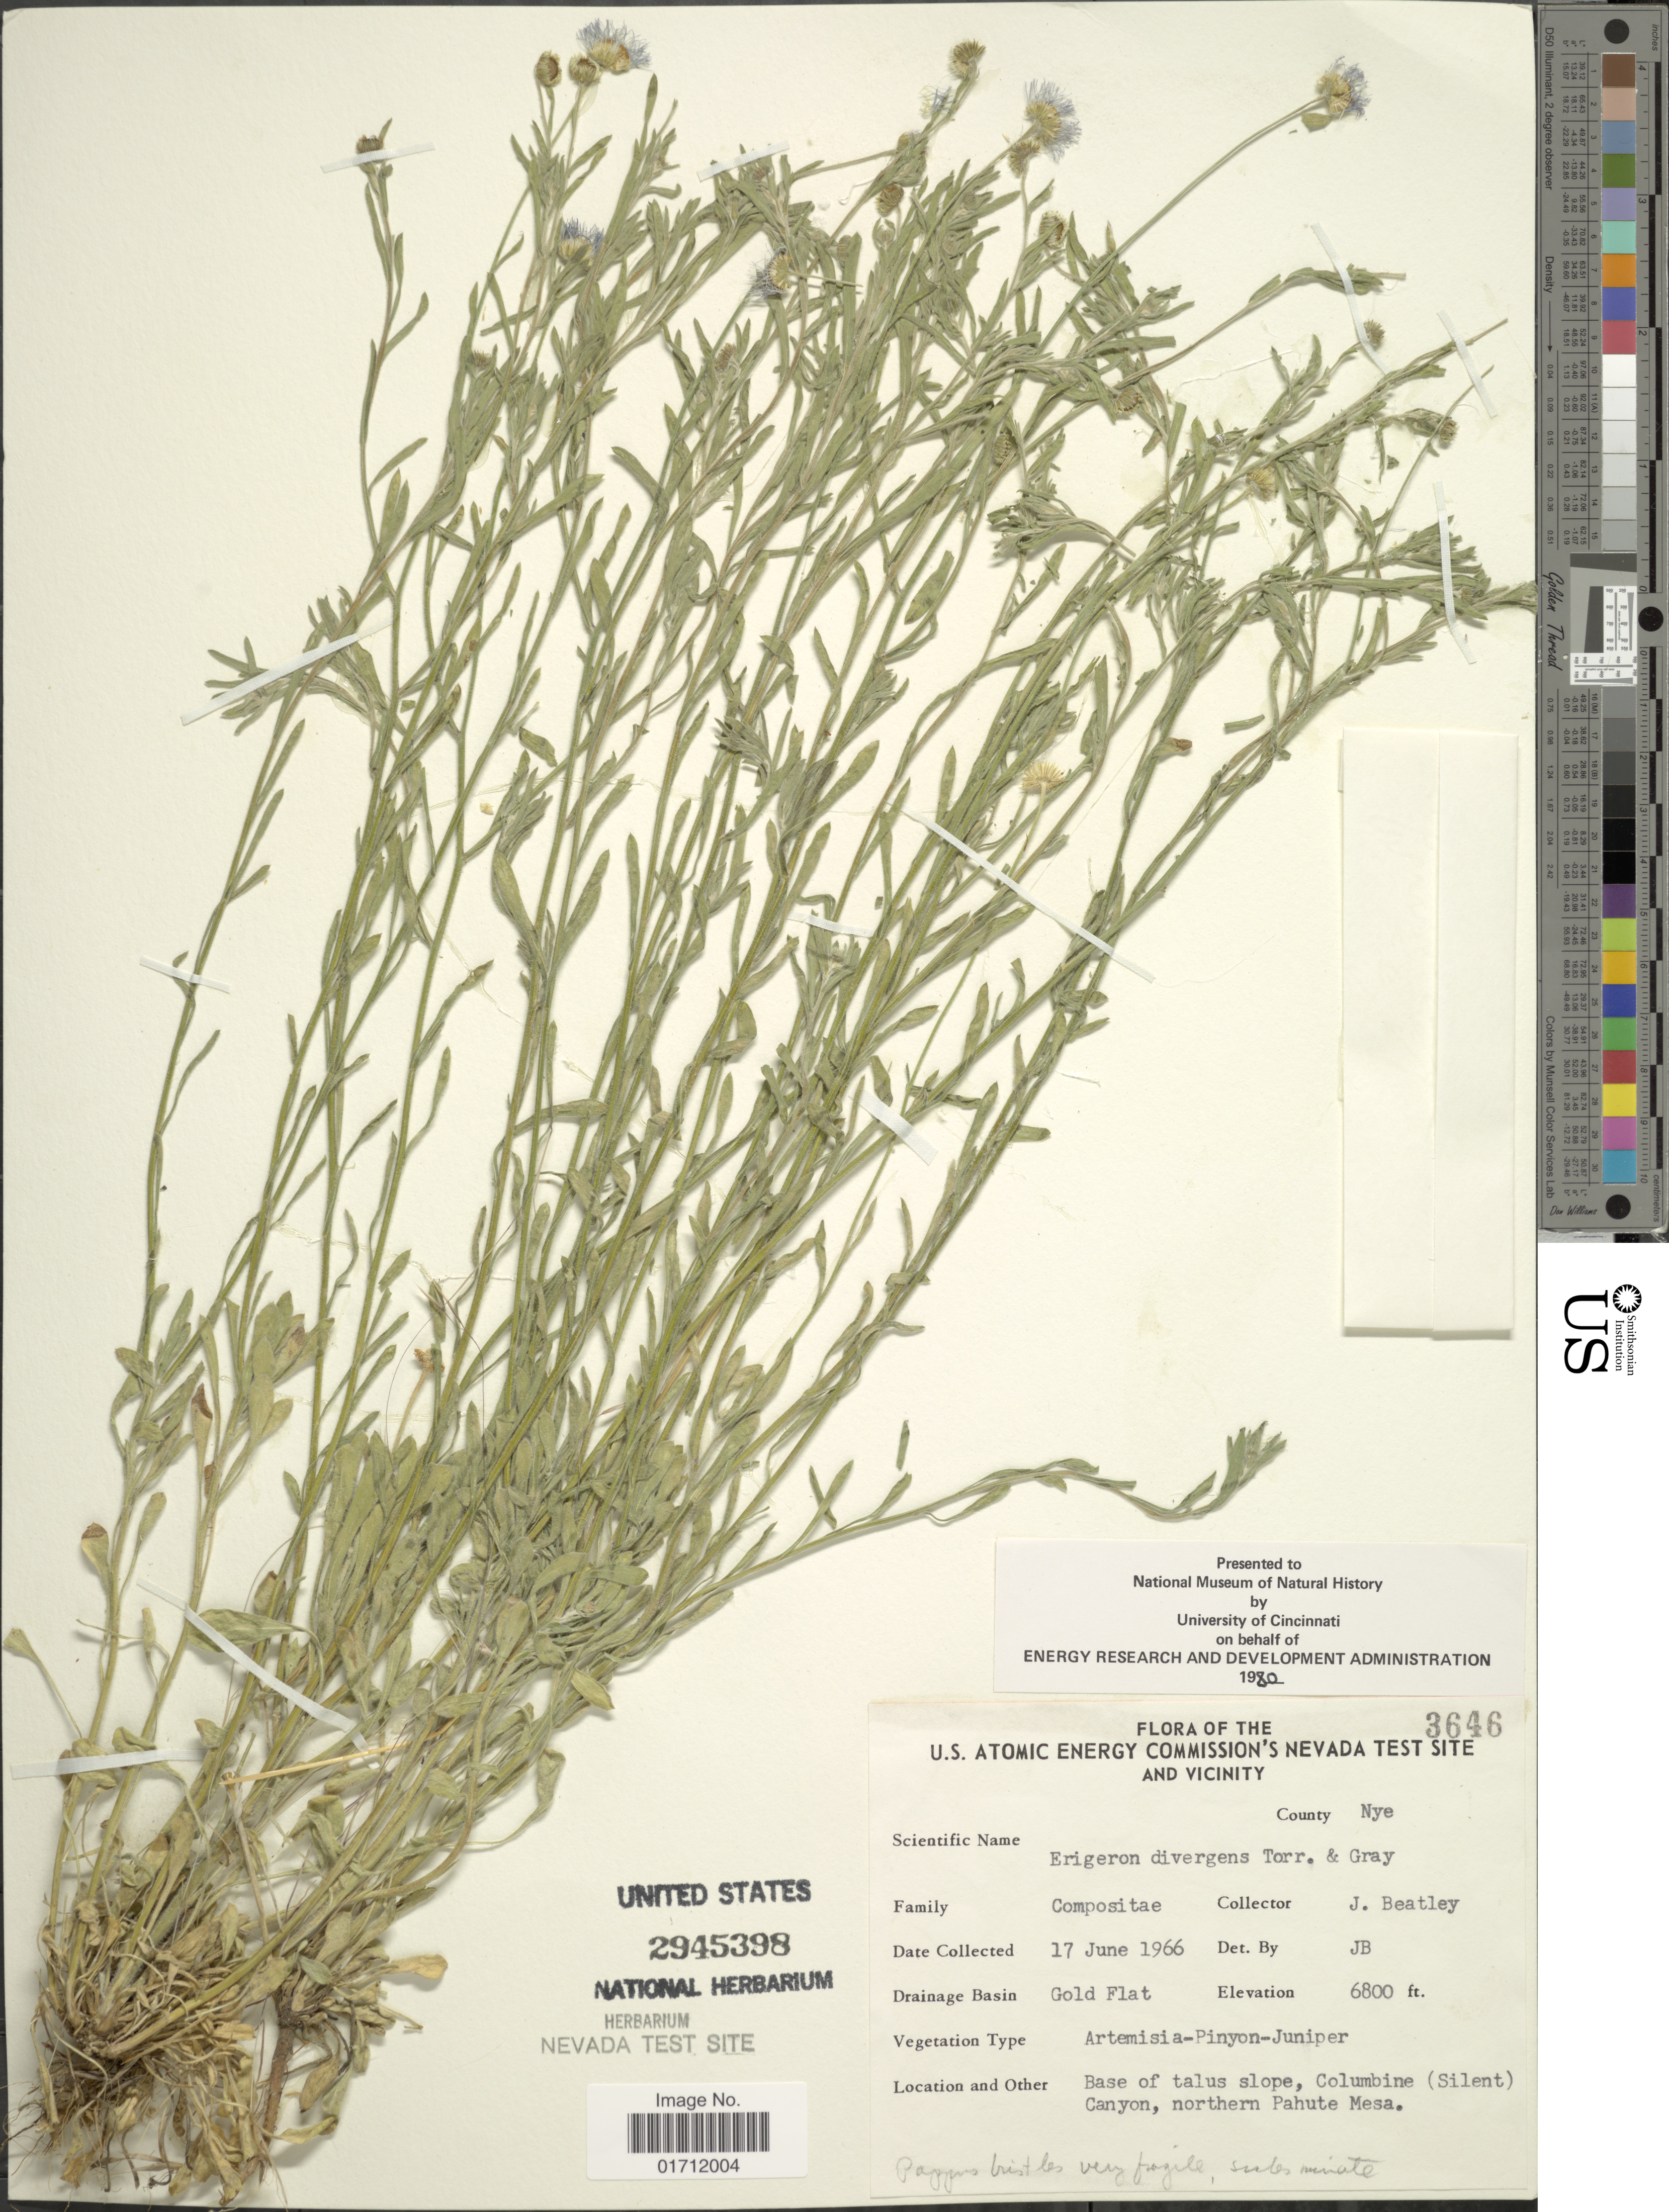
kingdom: Plantae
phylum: Tracheophyta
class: Magnoliopsida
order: Asterales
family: Asteraceae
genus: Erigeron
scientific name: Erigeron divergens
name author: Torr. & A. Gray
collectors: J. C. Beatley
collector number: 3646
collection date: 1966-06-17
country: United States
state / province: Nevada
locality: The U.S. Atomic Energy Commission's Nevada Test Site and Vicinity, County: Nye, Drainage Basin: Gold Flat, Columbine (Silent) Canyon, northern Pahute Mesa.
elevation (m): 2073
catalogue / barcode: US 2945398